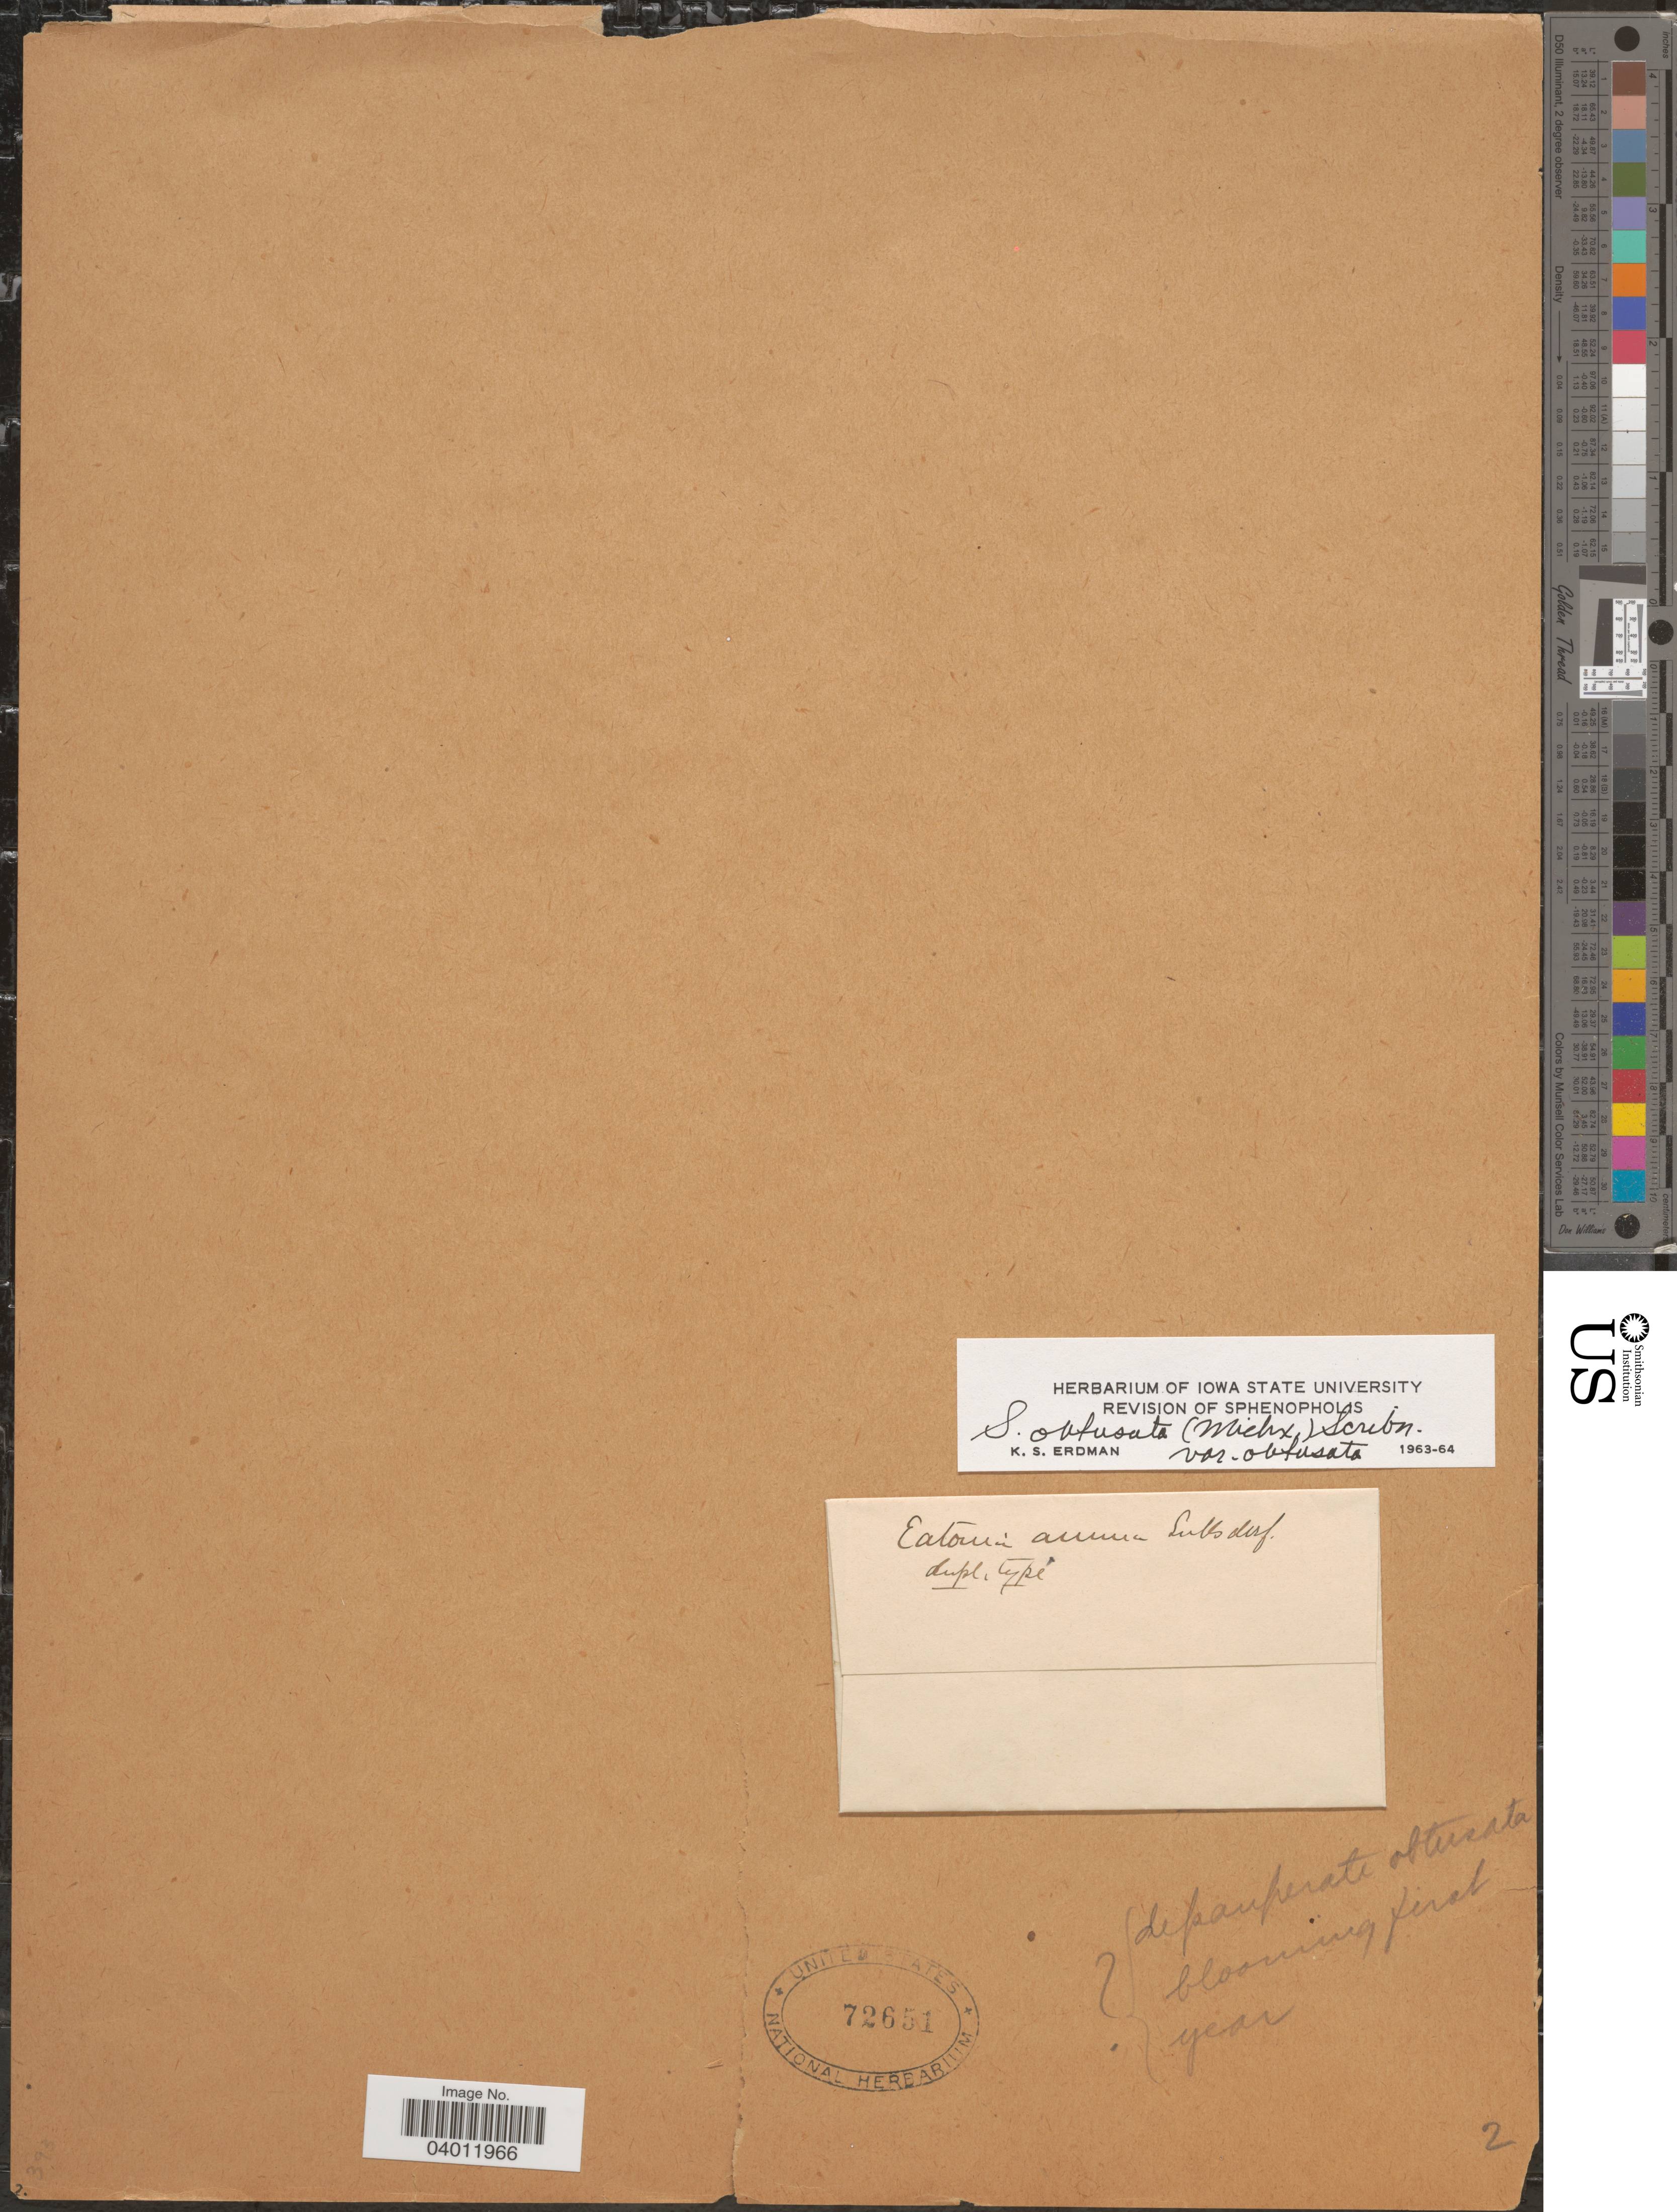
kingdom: Plantae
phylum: Tracheophyta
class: Liliopsida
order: Poales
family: Poaceae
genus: Sphenopholis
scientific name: Sphenopholis obtusata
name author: (Michx.) Scribn.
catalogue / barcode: US 72651